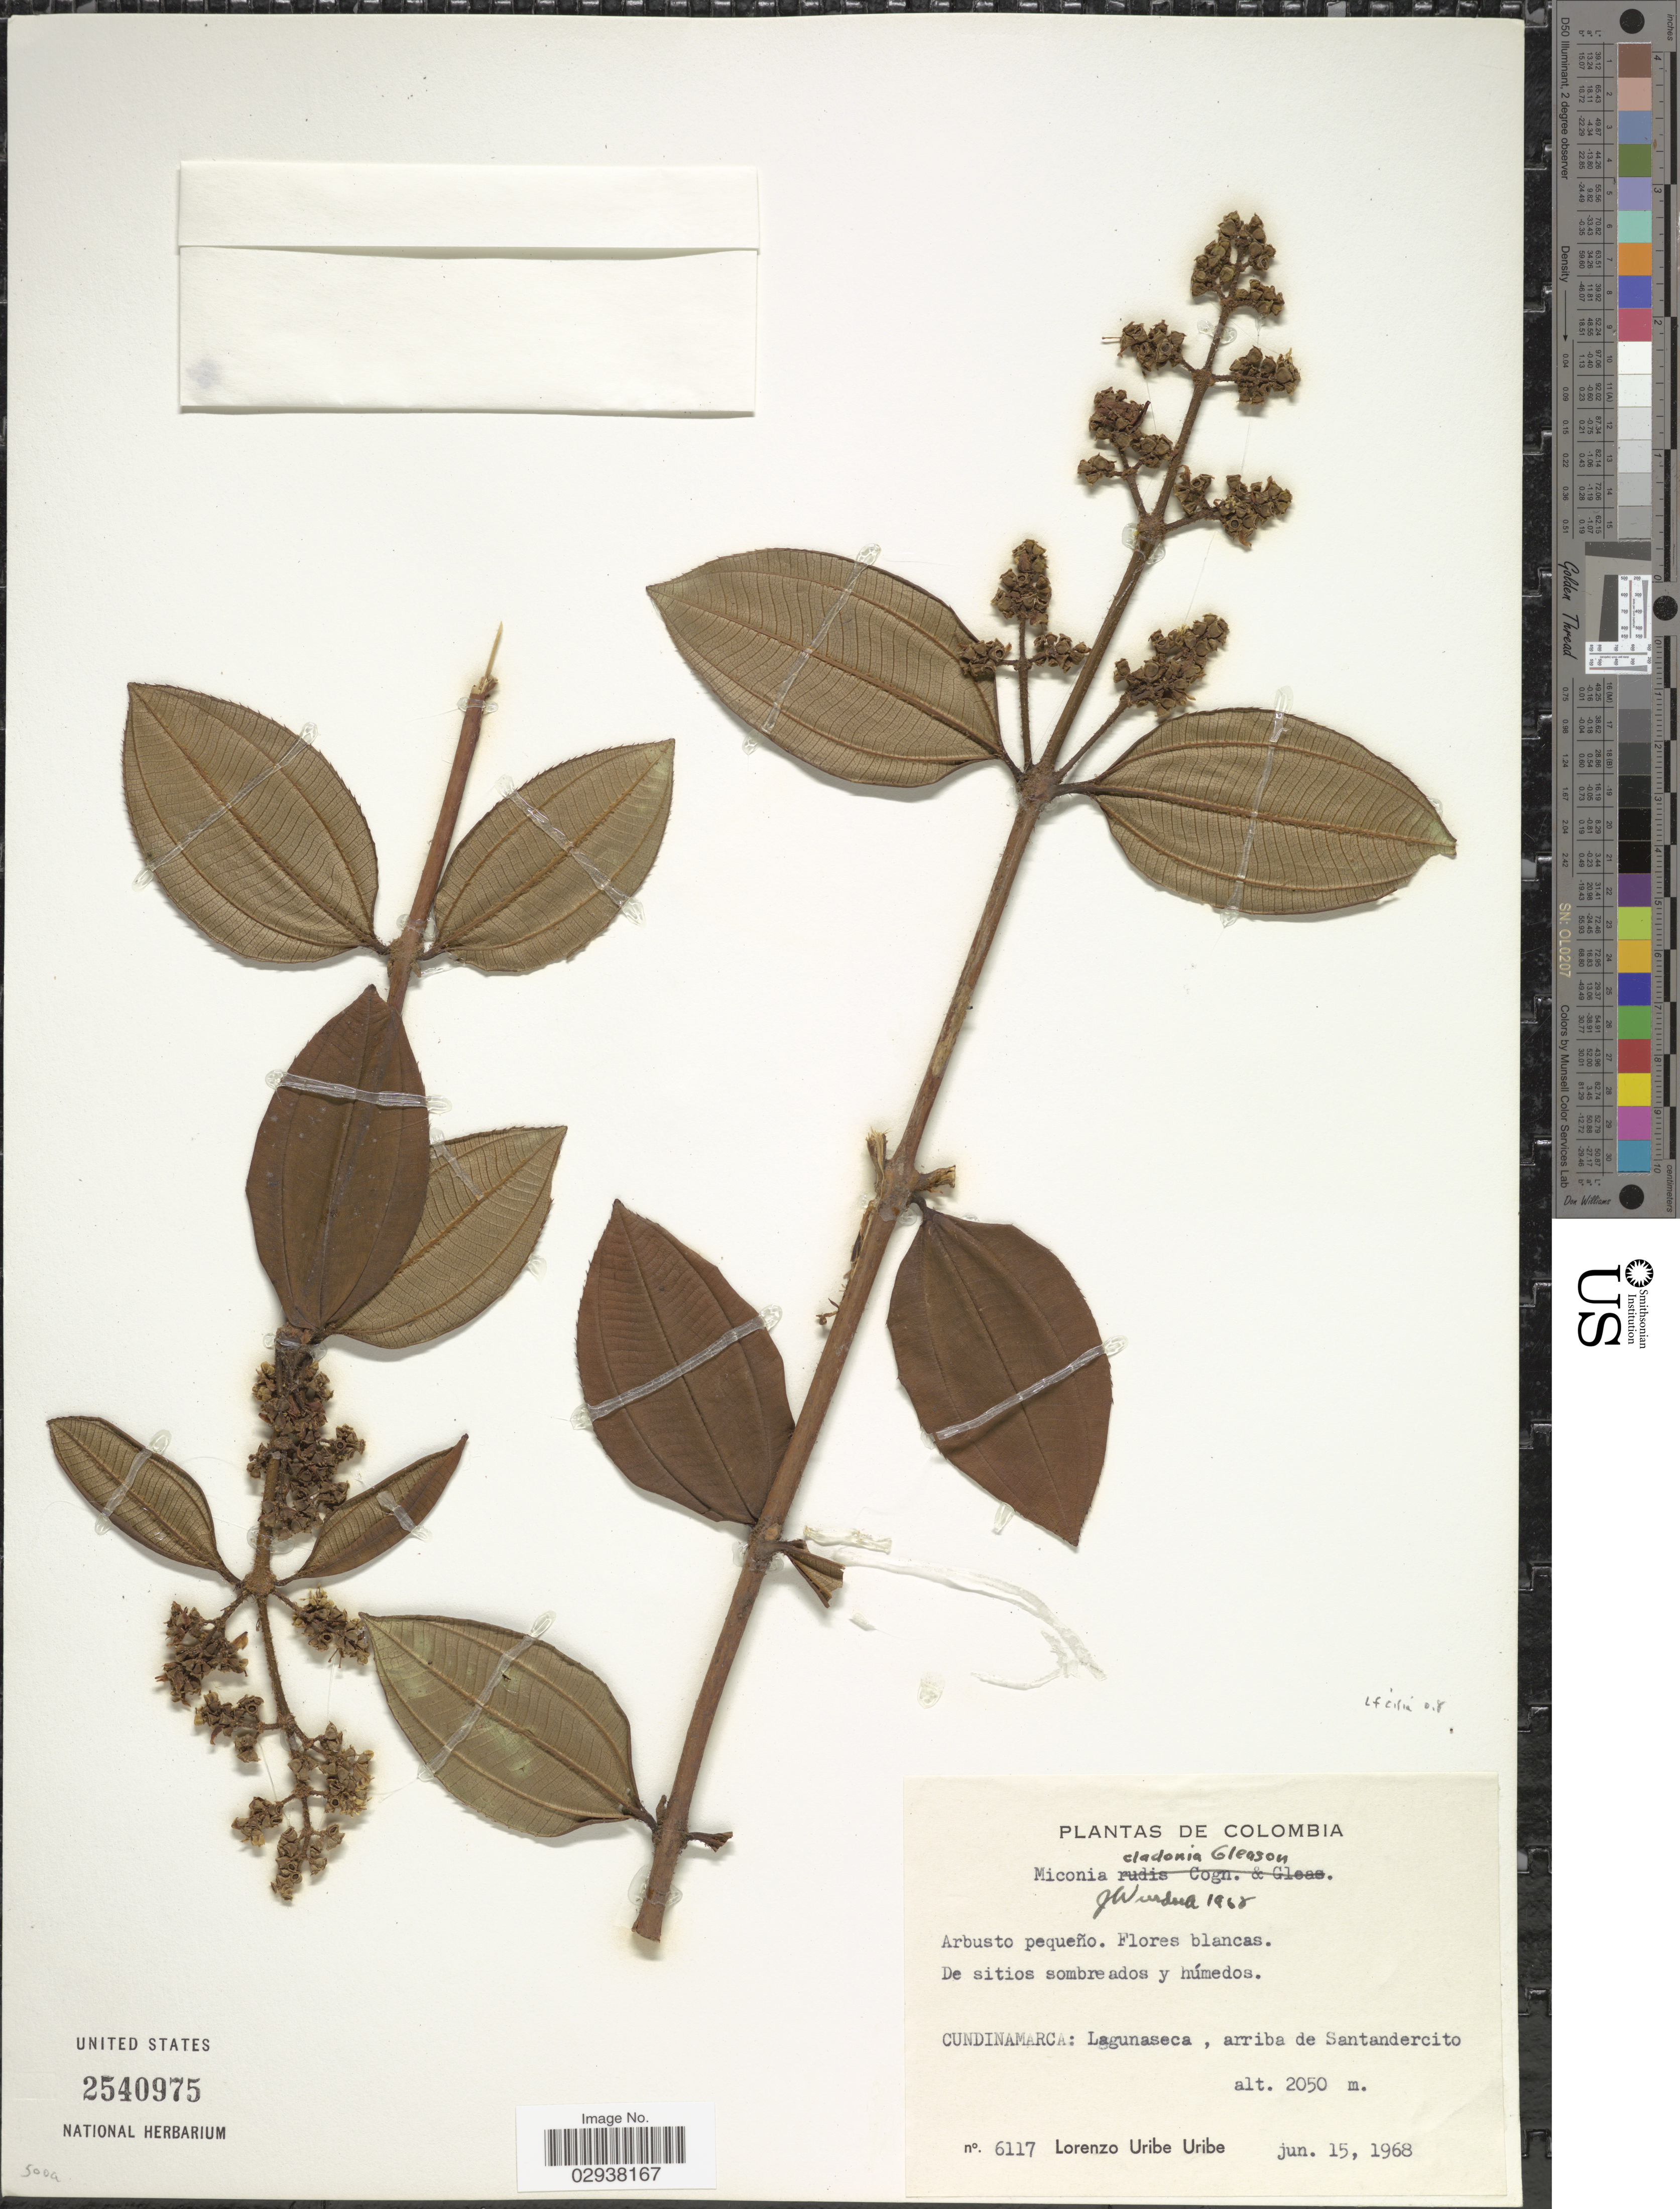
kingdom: Plantae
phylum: Tracheophyta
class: Magnoliopsida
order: Myrtales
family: Melastomataceae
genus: Miconia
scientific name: Miconia cladonia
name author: Gleason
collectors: L. Uribe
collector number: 6117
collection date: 1968-06-15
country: Colombia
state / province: Cundinamarca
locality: Lagunaseca, arriba de Santandercito.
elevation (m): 2050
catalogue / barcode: US 2540975